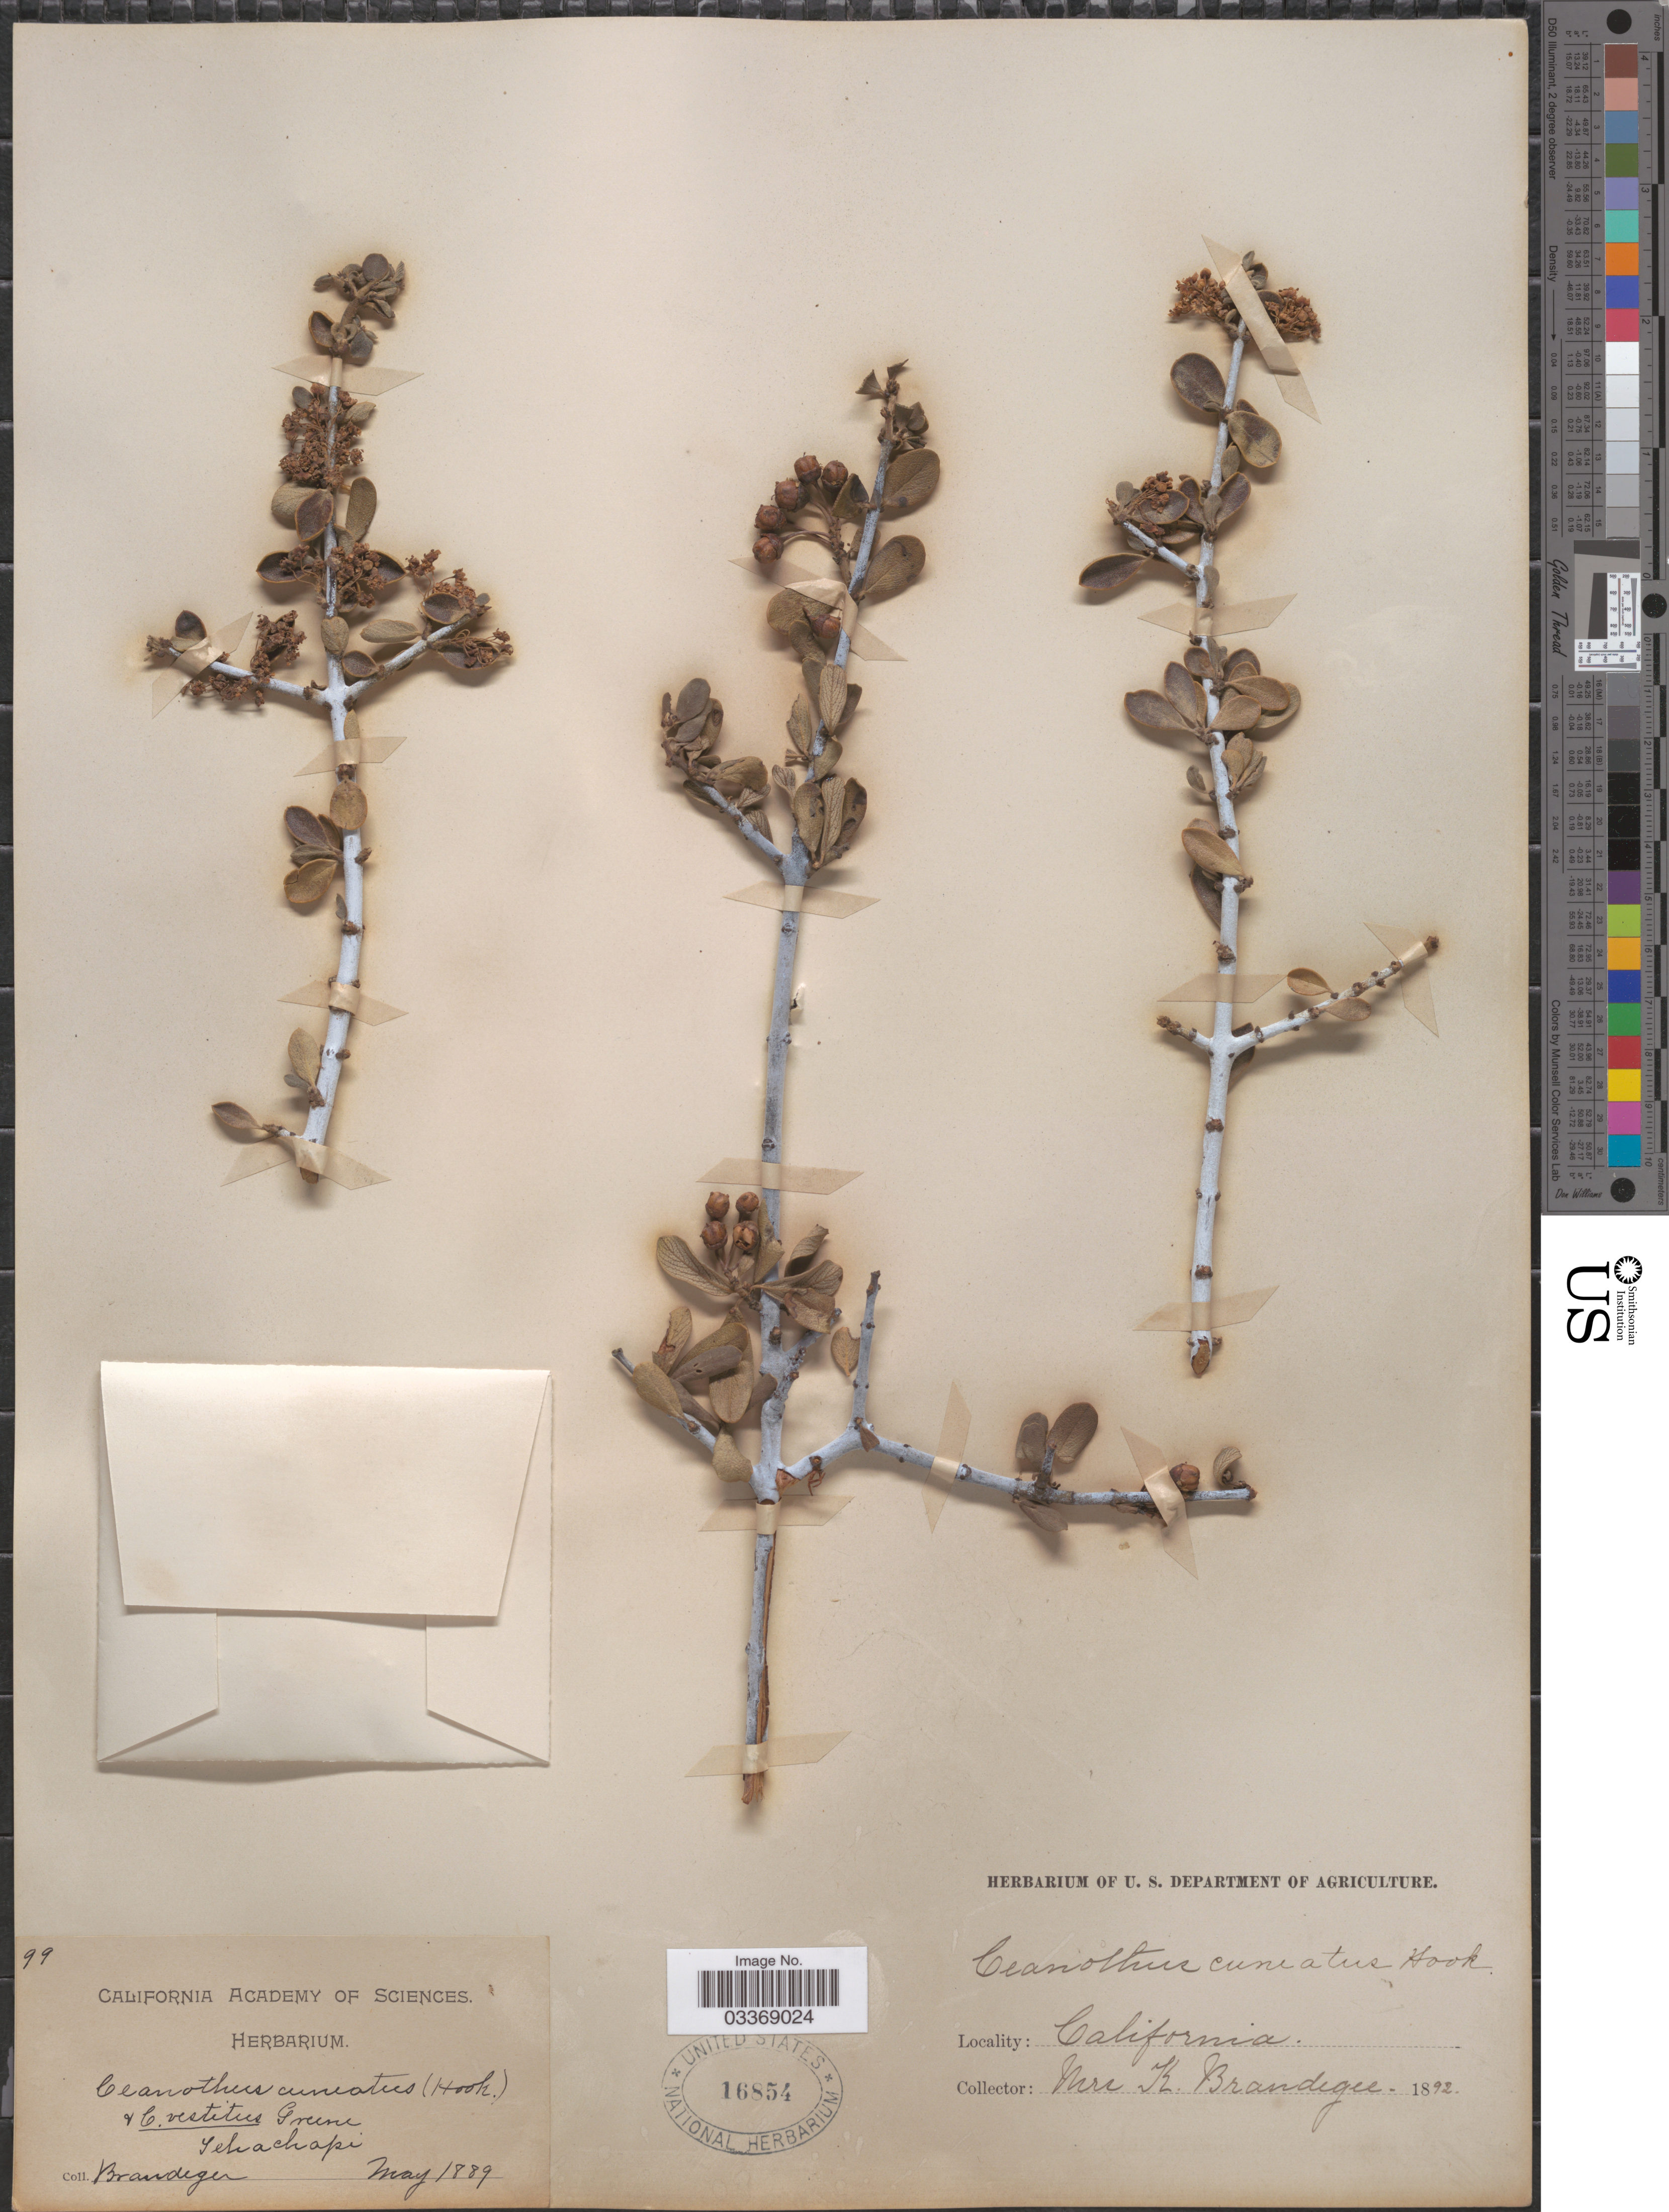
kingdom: Plantae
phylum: Tracheophyta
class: Magnoliopsida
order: Rosales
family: Rhamnaceae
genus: Ceanothus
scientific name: Ceanothus cuneatus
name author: (Hook.) Nutt.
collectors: K. Brandegee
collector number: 99?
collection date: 1889-05/1892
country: United States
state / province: California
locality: Tehachapi.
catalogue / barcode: US 16854